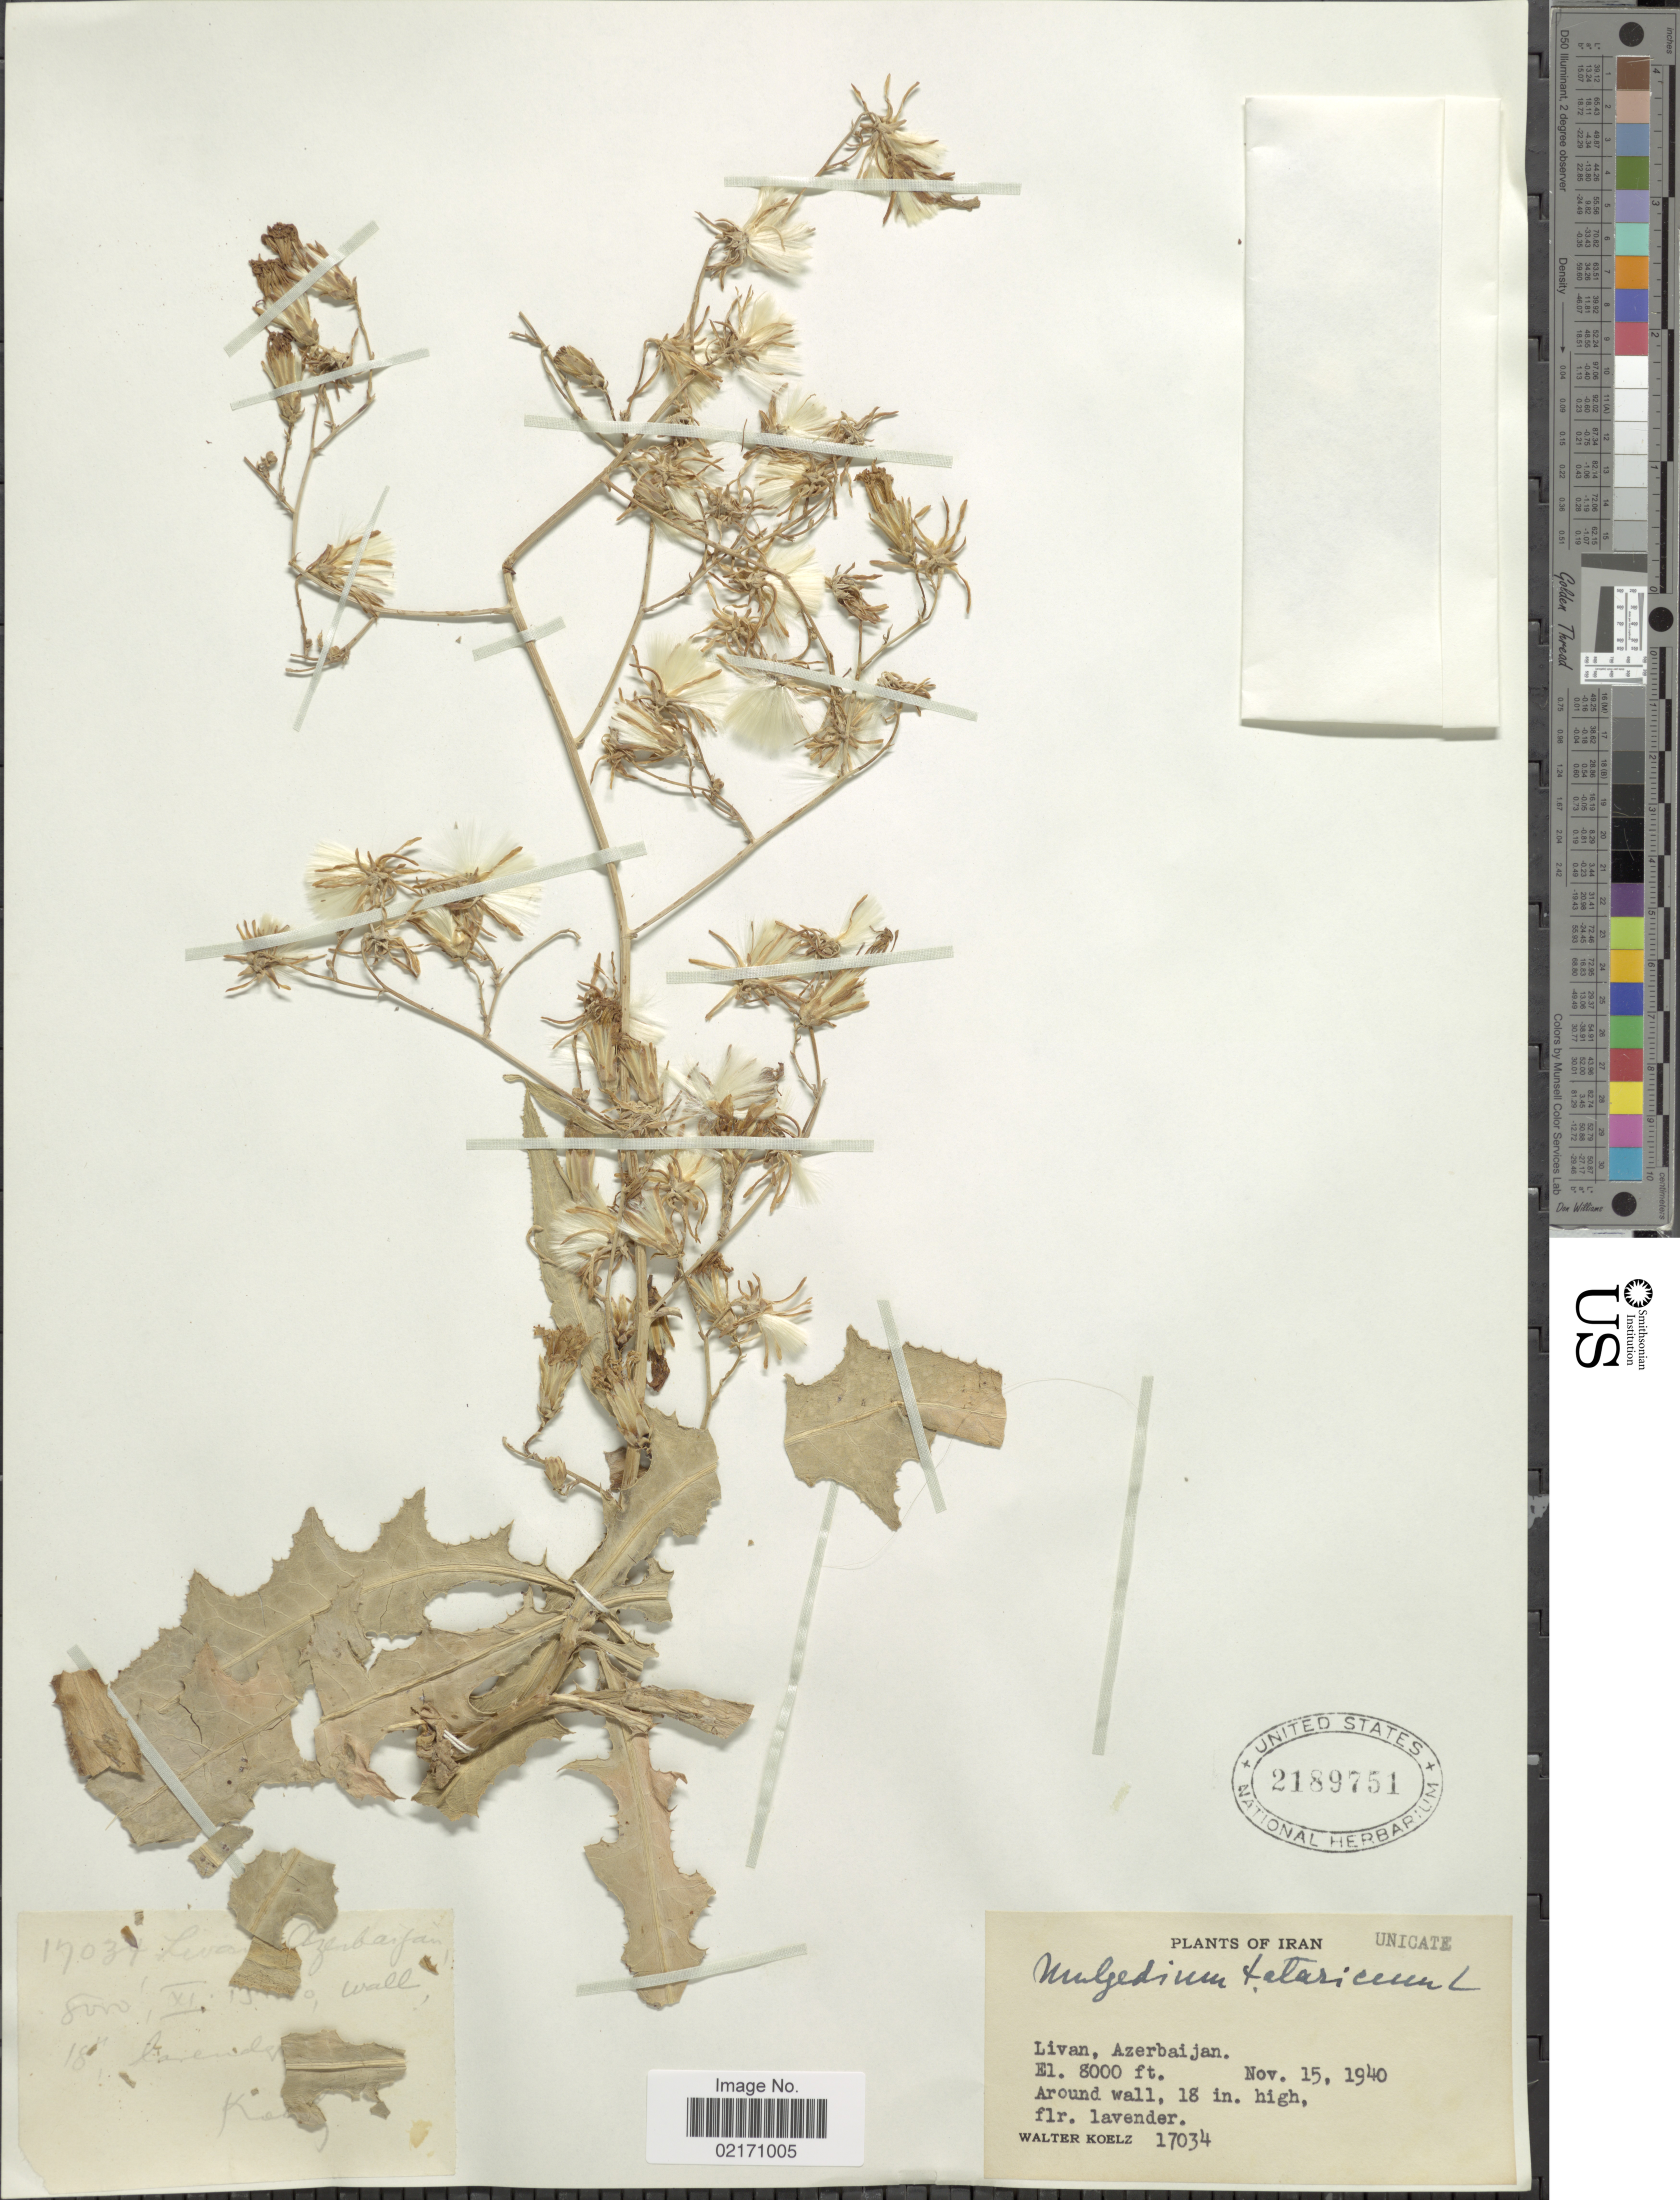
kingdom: Plantae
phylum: Tracheophyta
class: Magnoliopsida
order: Asterales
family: Asteraceae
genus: Mulgedium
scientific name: Mulgedium tataricum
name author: (L.) DC.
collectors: W. N. Koelz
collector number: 17034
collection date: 1940-11-15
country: Azerbaijan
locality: Livan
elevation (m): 2438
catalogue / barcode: US 2189751